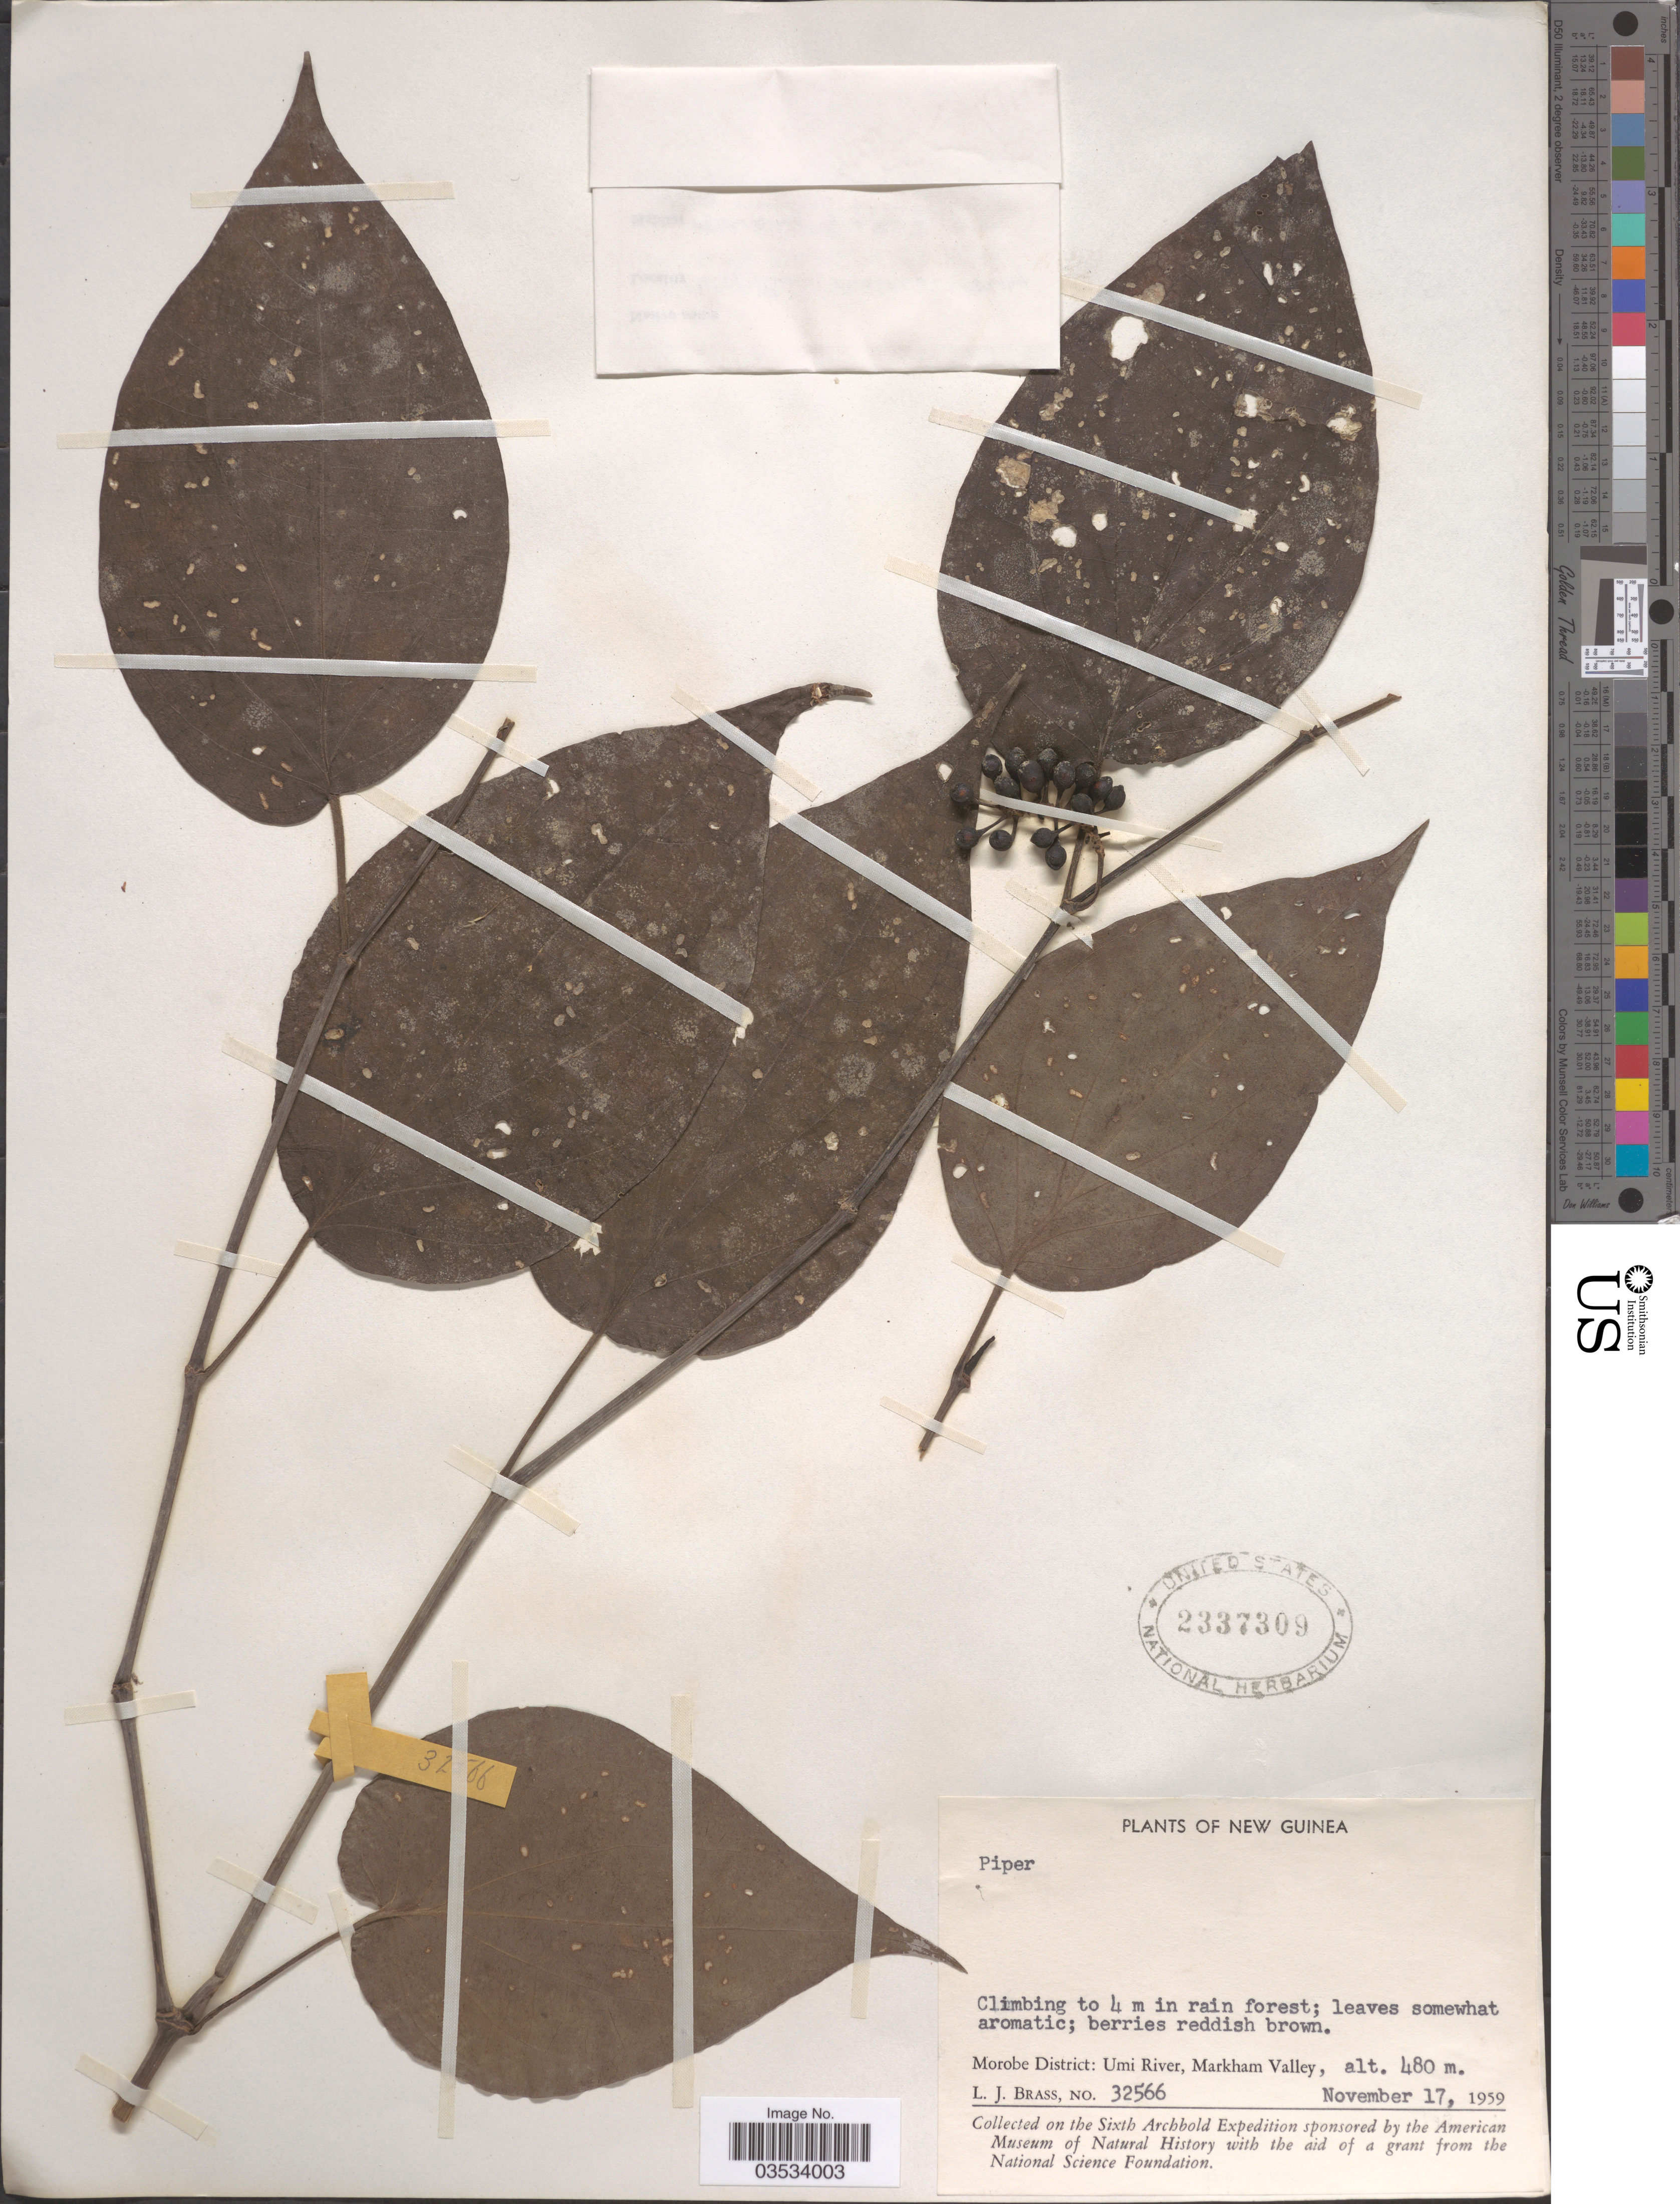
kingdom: Plantae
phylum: Tracheophyta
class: Magnoliopsida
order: Piperales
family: Piperaceae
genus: Piper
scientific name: Piper sp.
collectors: L. J. Brass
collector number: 32566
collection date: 1959-11-17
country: Papua New Guinea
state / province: Morobe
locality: New Guinea. Morobe District: Umi River, Markham Valley.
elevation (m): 480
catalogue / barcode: US 2337309